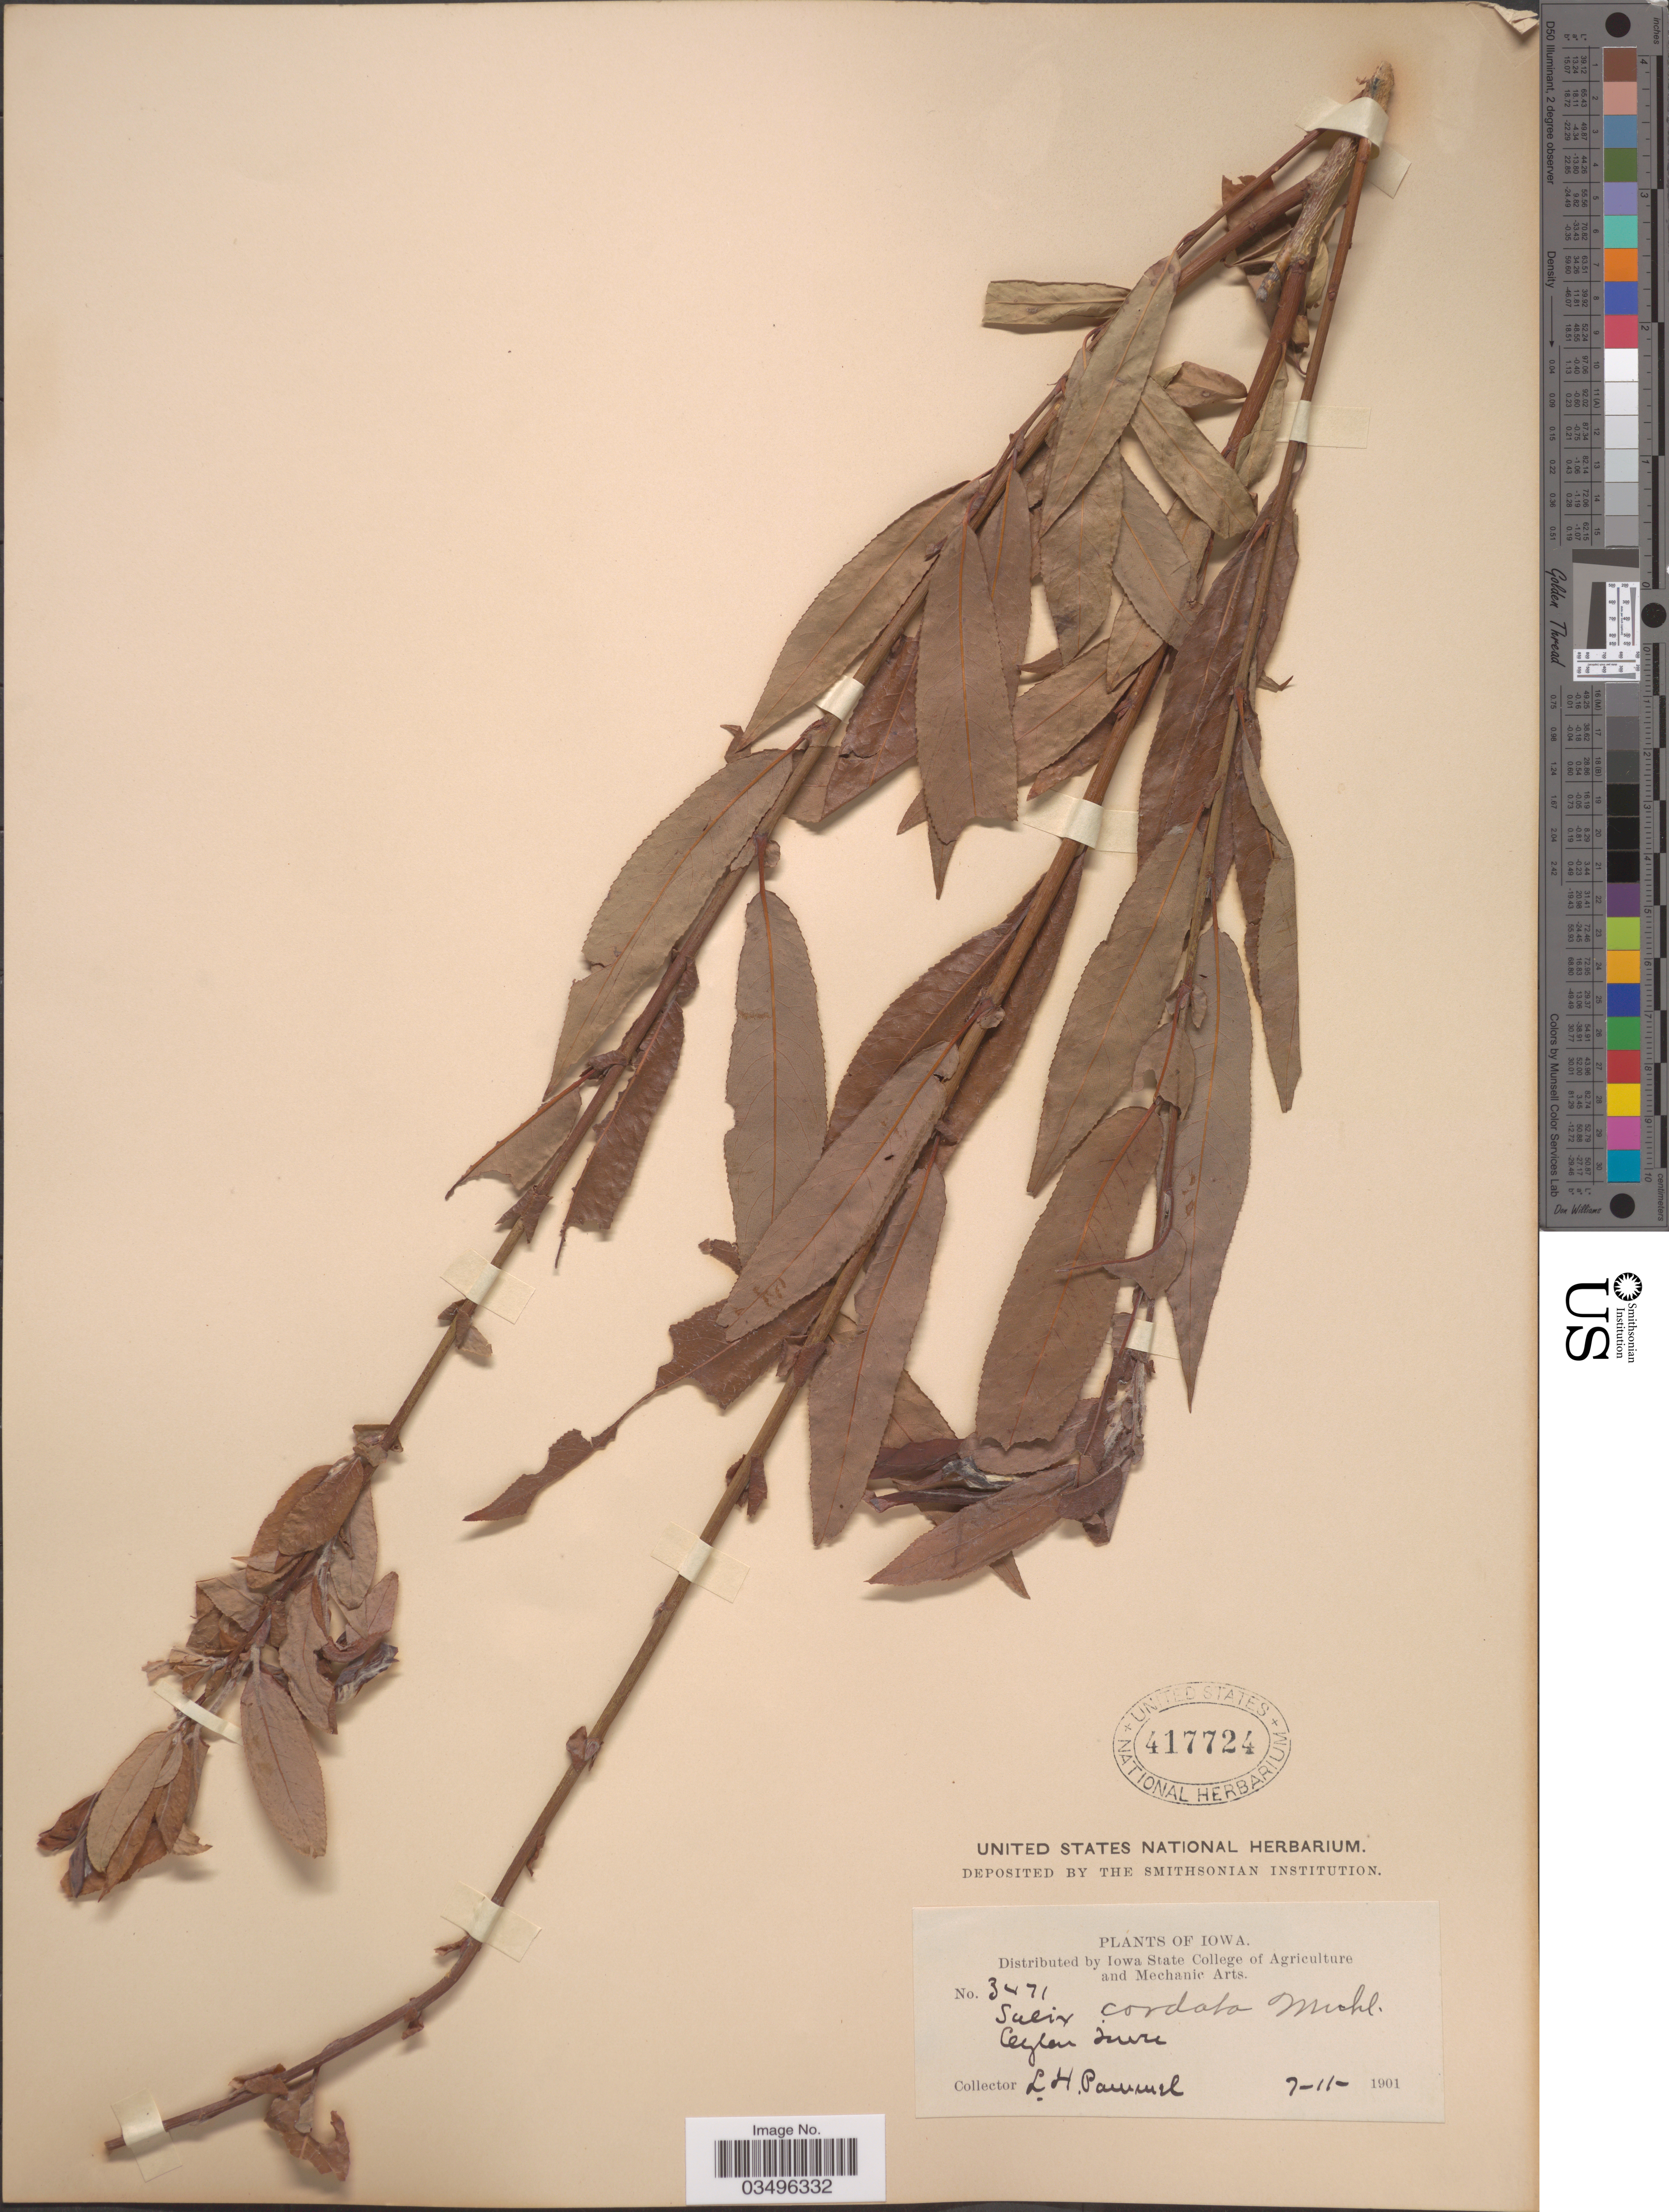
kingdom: Plantae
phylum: Tracheophyta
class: Magnoliopsida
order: Malpighiales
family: Salicaceae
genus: Salix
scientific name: Salix cordata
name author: Michx.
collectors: L. Pammel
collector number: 3471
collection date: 1901-07-11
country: United States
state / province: Iowa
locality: Ceylon.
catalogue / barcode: US 417724